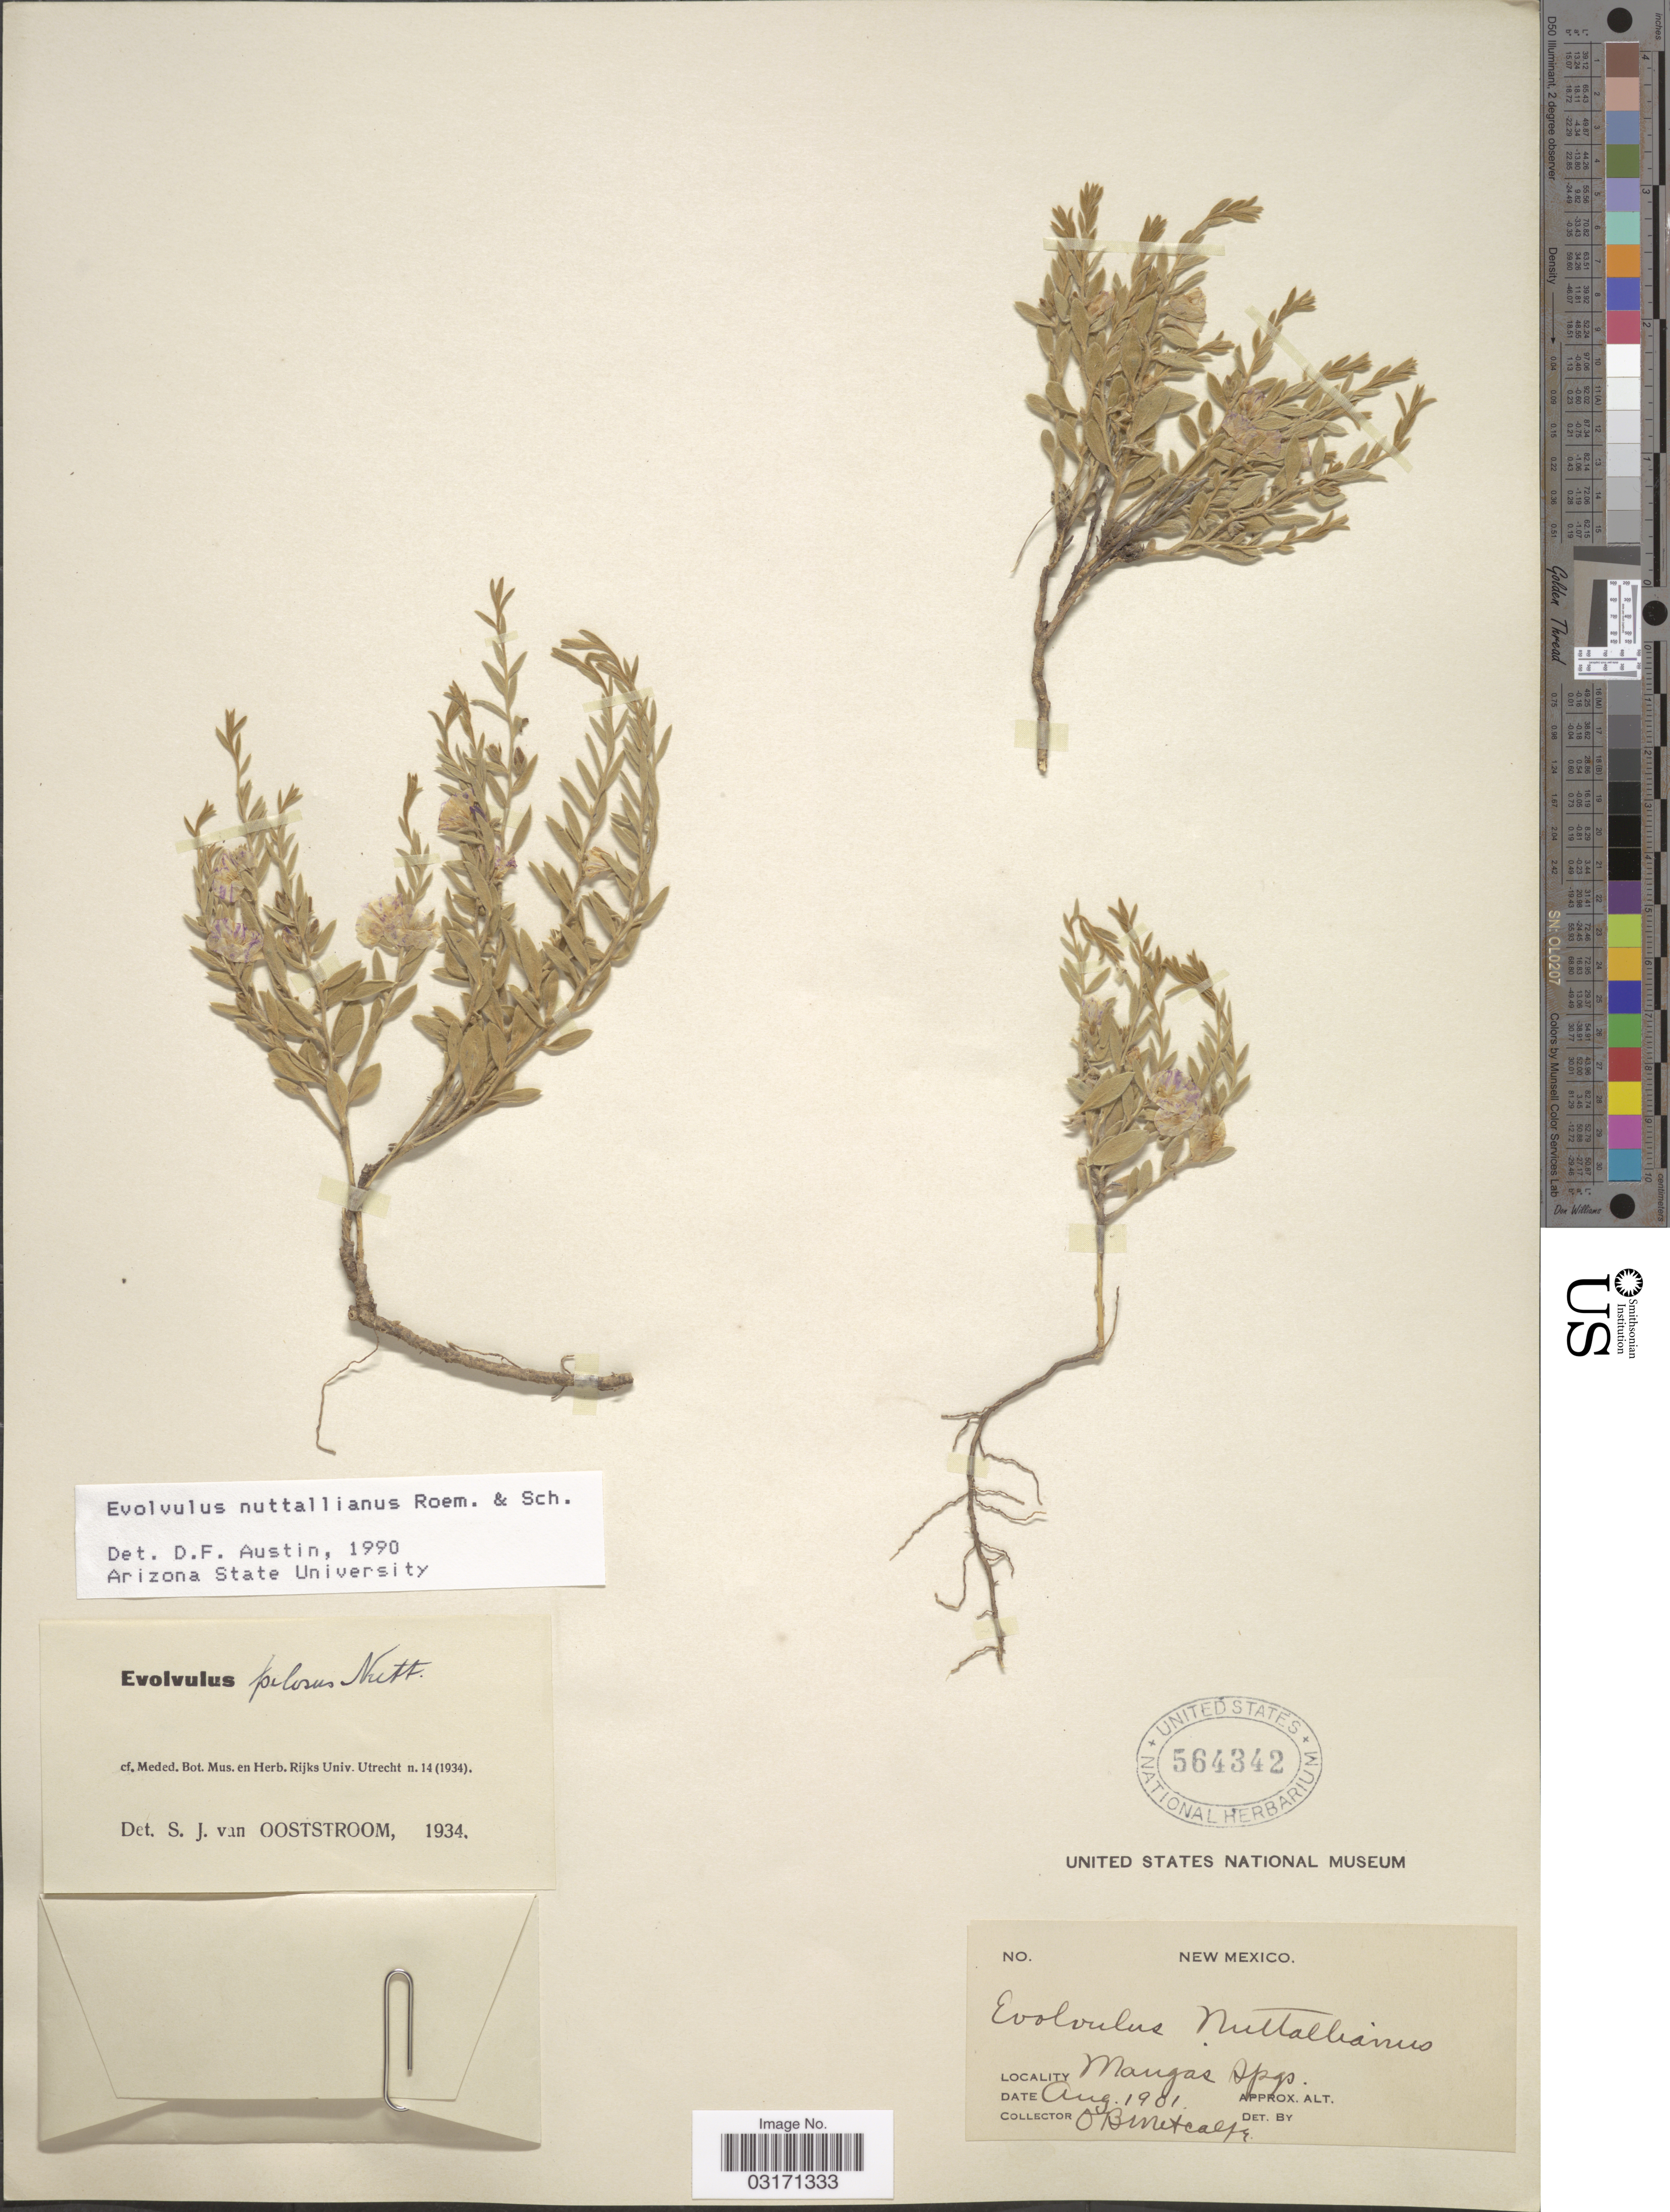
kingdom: Plantae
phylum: Tracheophyta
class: Magnoliopsida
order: Solanales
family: Convolvulaceae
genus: Evolvulus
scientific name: Evolvulus nuttallianus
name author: Roem. & Schult.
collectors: O. B. Metcalfe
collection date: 1901-08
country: United States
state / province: New Mexico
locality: Mangas Spgs.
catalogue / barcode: US 564342